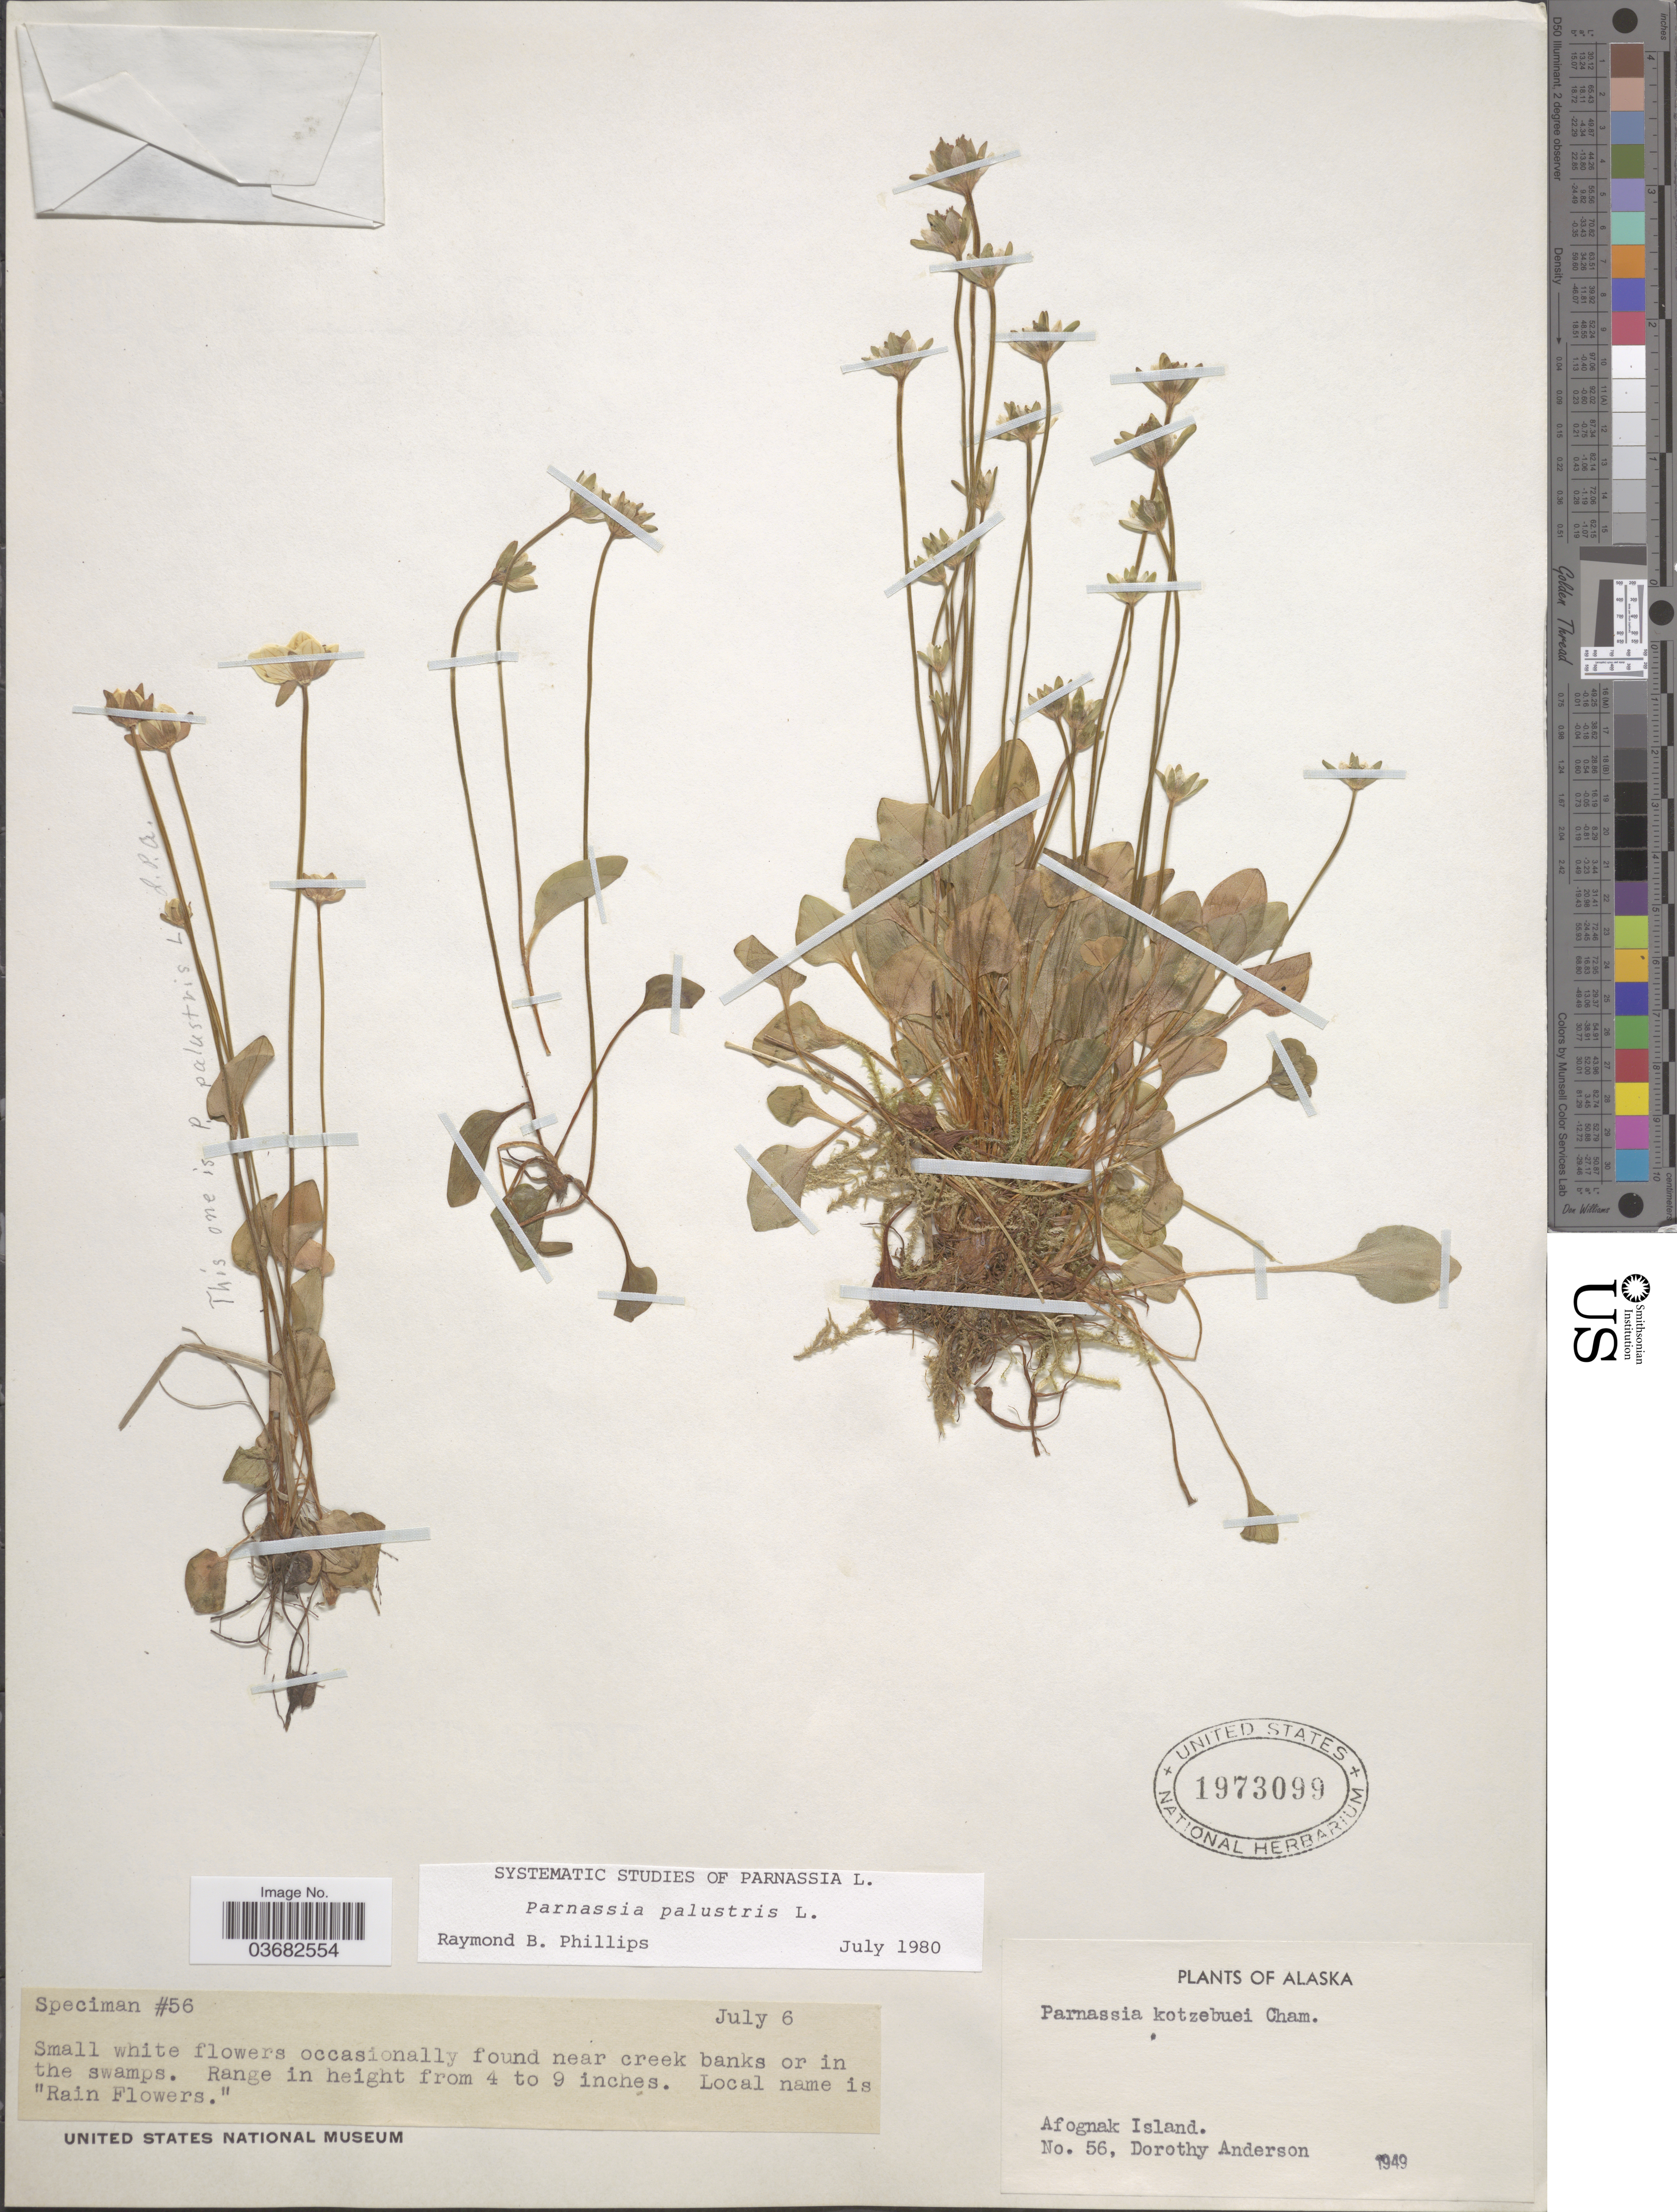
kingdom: Plantae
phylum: Tracheophyta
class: Magnoliopsida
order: Celastrales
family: Parnassiaceae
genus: Parnassia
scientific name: Parnassia palustris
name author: L.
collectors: D. Anderson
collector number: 56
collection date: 1949-07-06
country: United States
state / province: Alaska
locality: Afognak Island.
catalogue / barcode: US 1973099